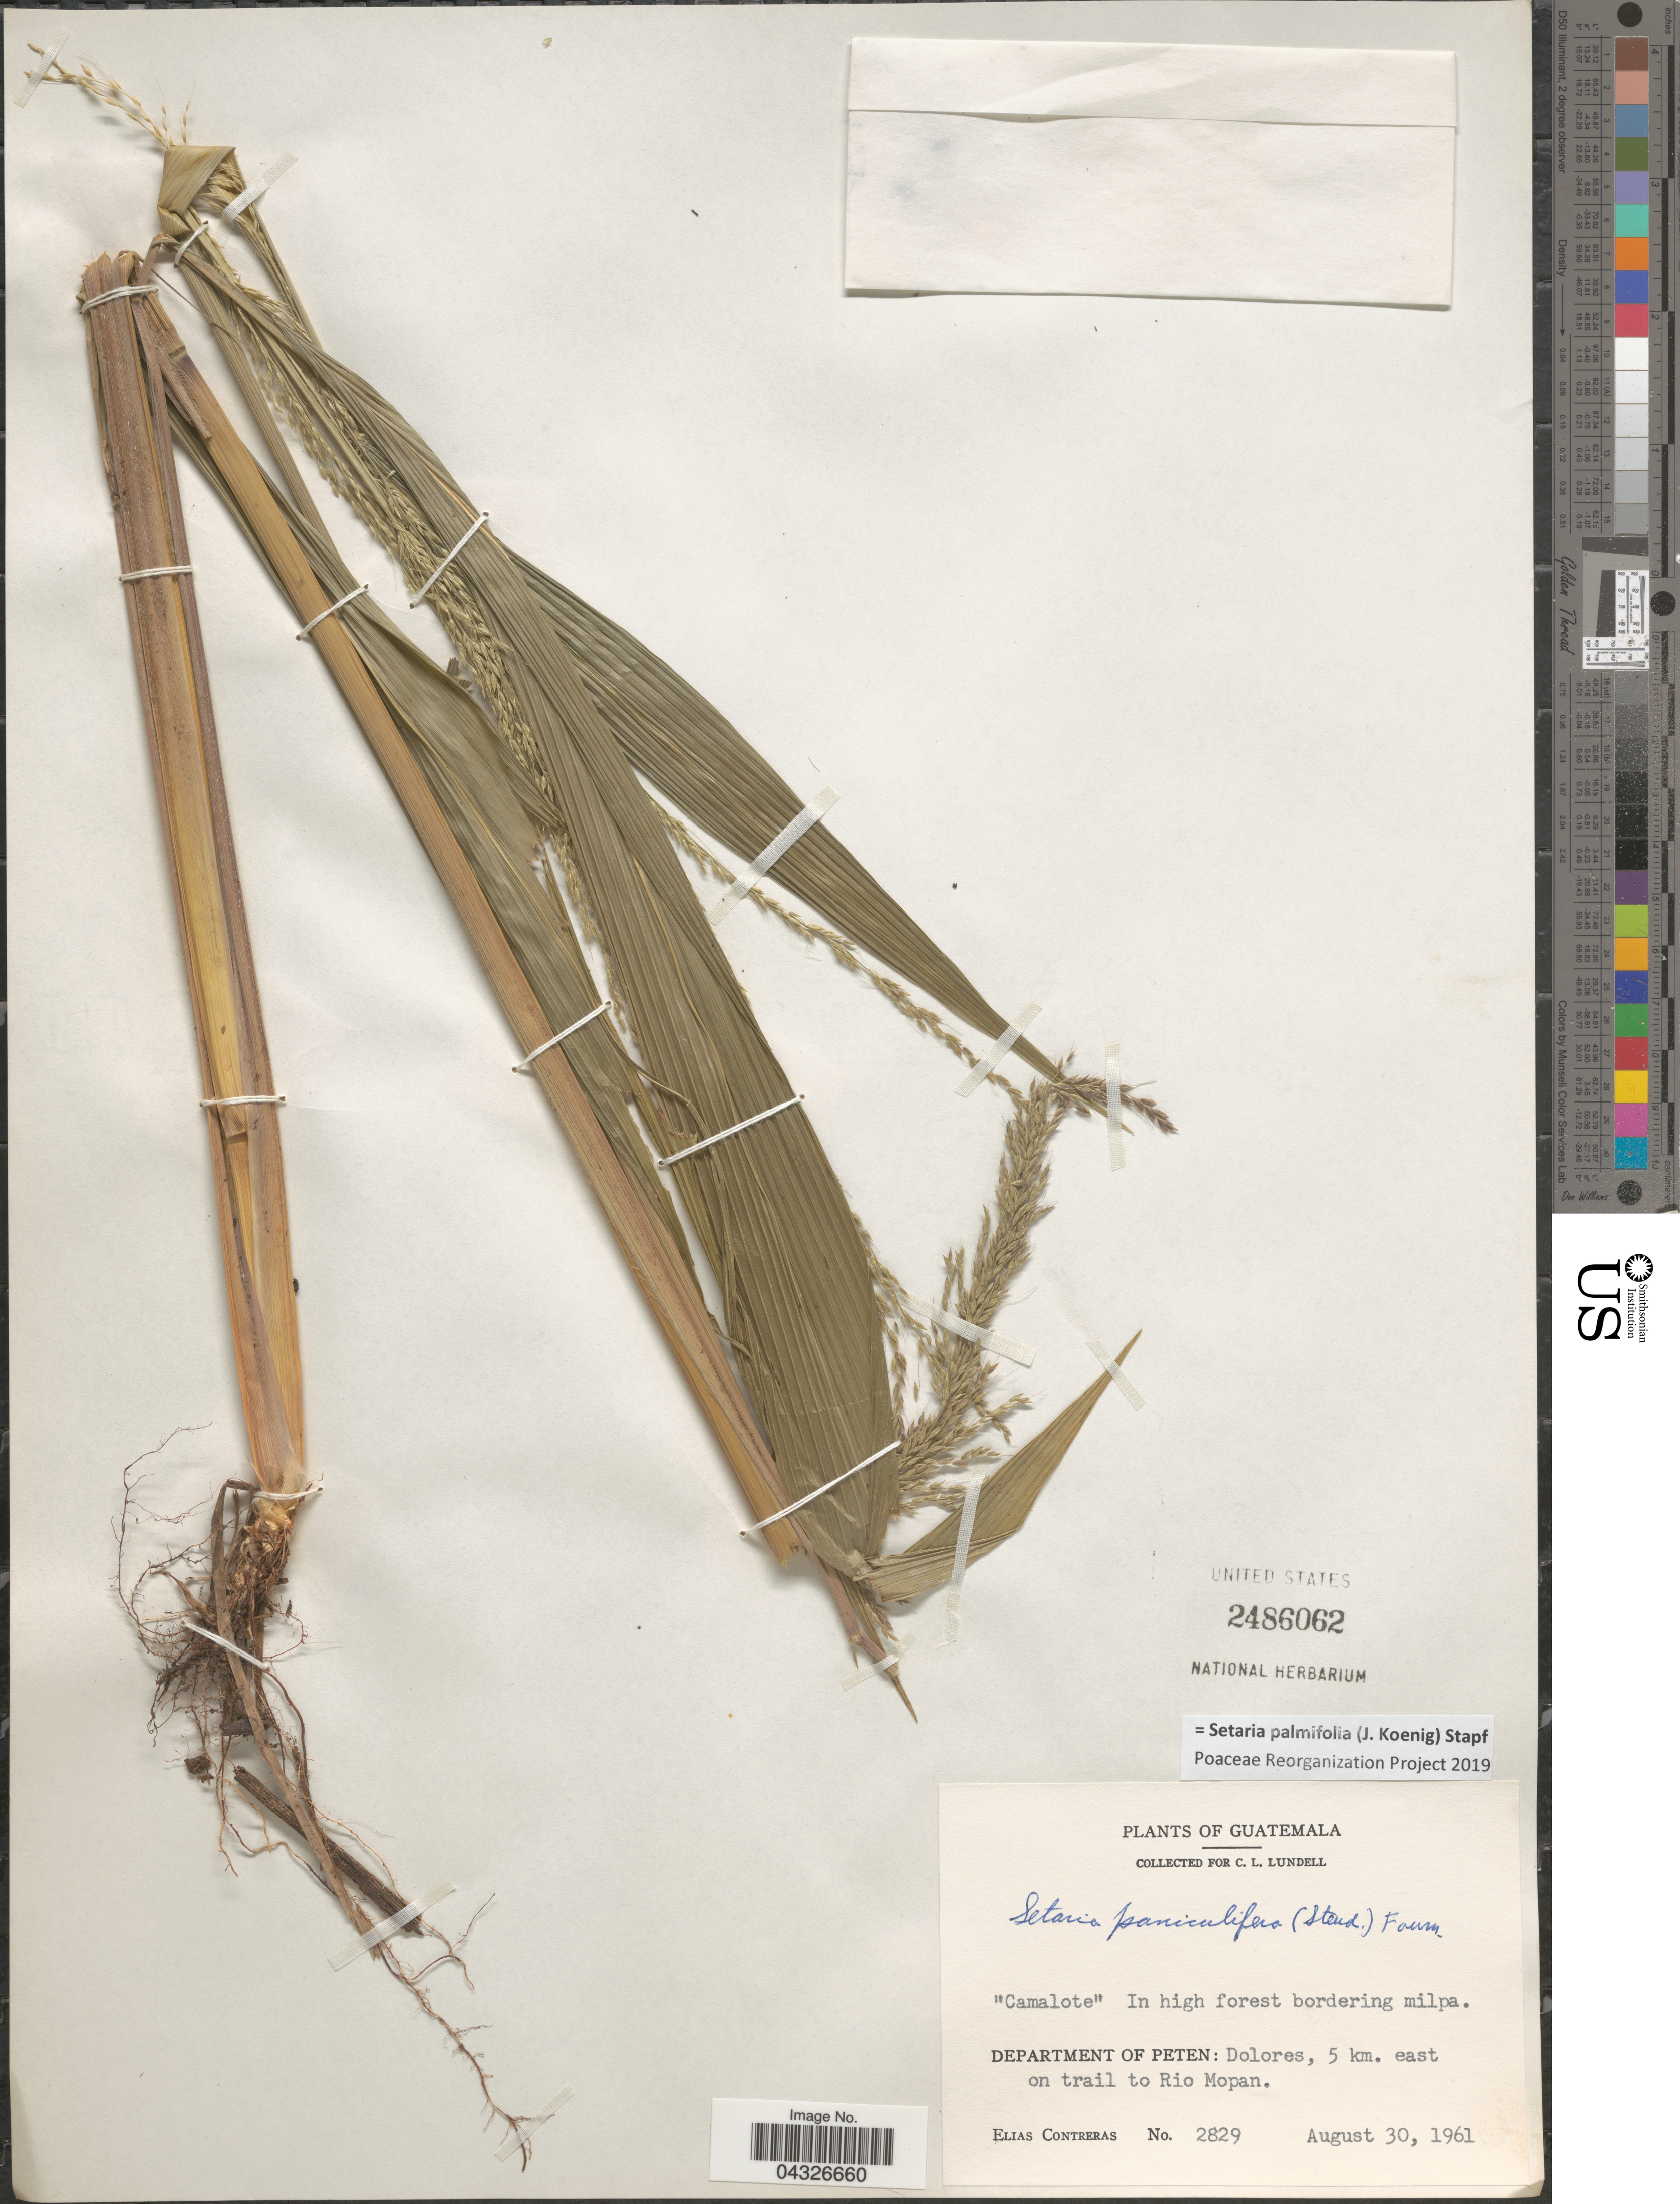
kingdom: Plantae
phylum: Tracheophyta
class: Liliopsida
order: Poales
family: Poaceae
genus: Setaria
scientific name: Setaria palmifolia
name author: (J. Koenig) Stapf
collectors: E. Contreras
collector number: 2829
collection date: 1961-08-30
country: Guatemala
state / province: El Peten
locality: Camalote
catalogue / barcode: US 2486062